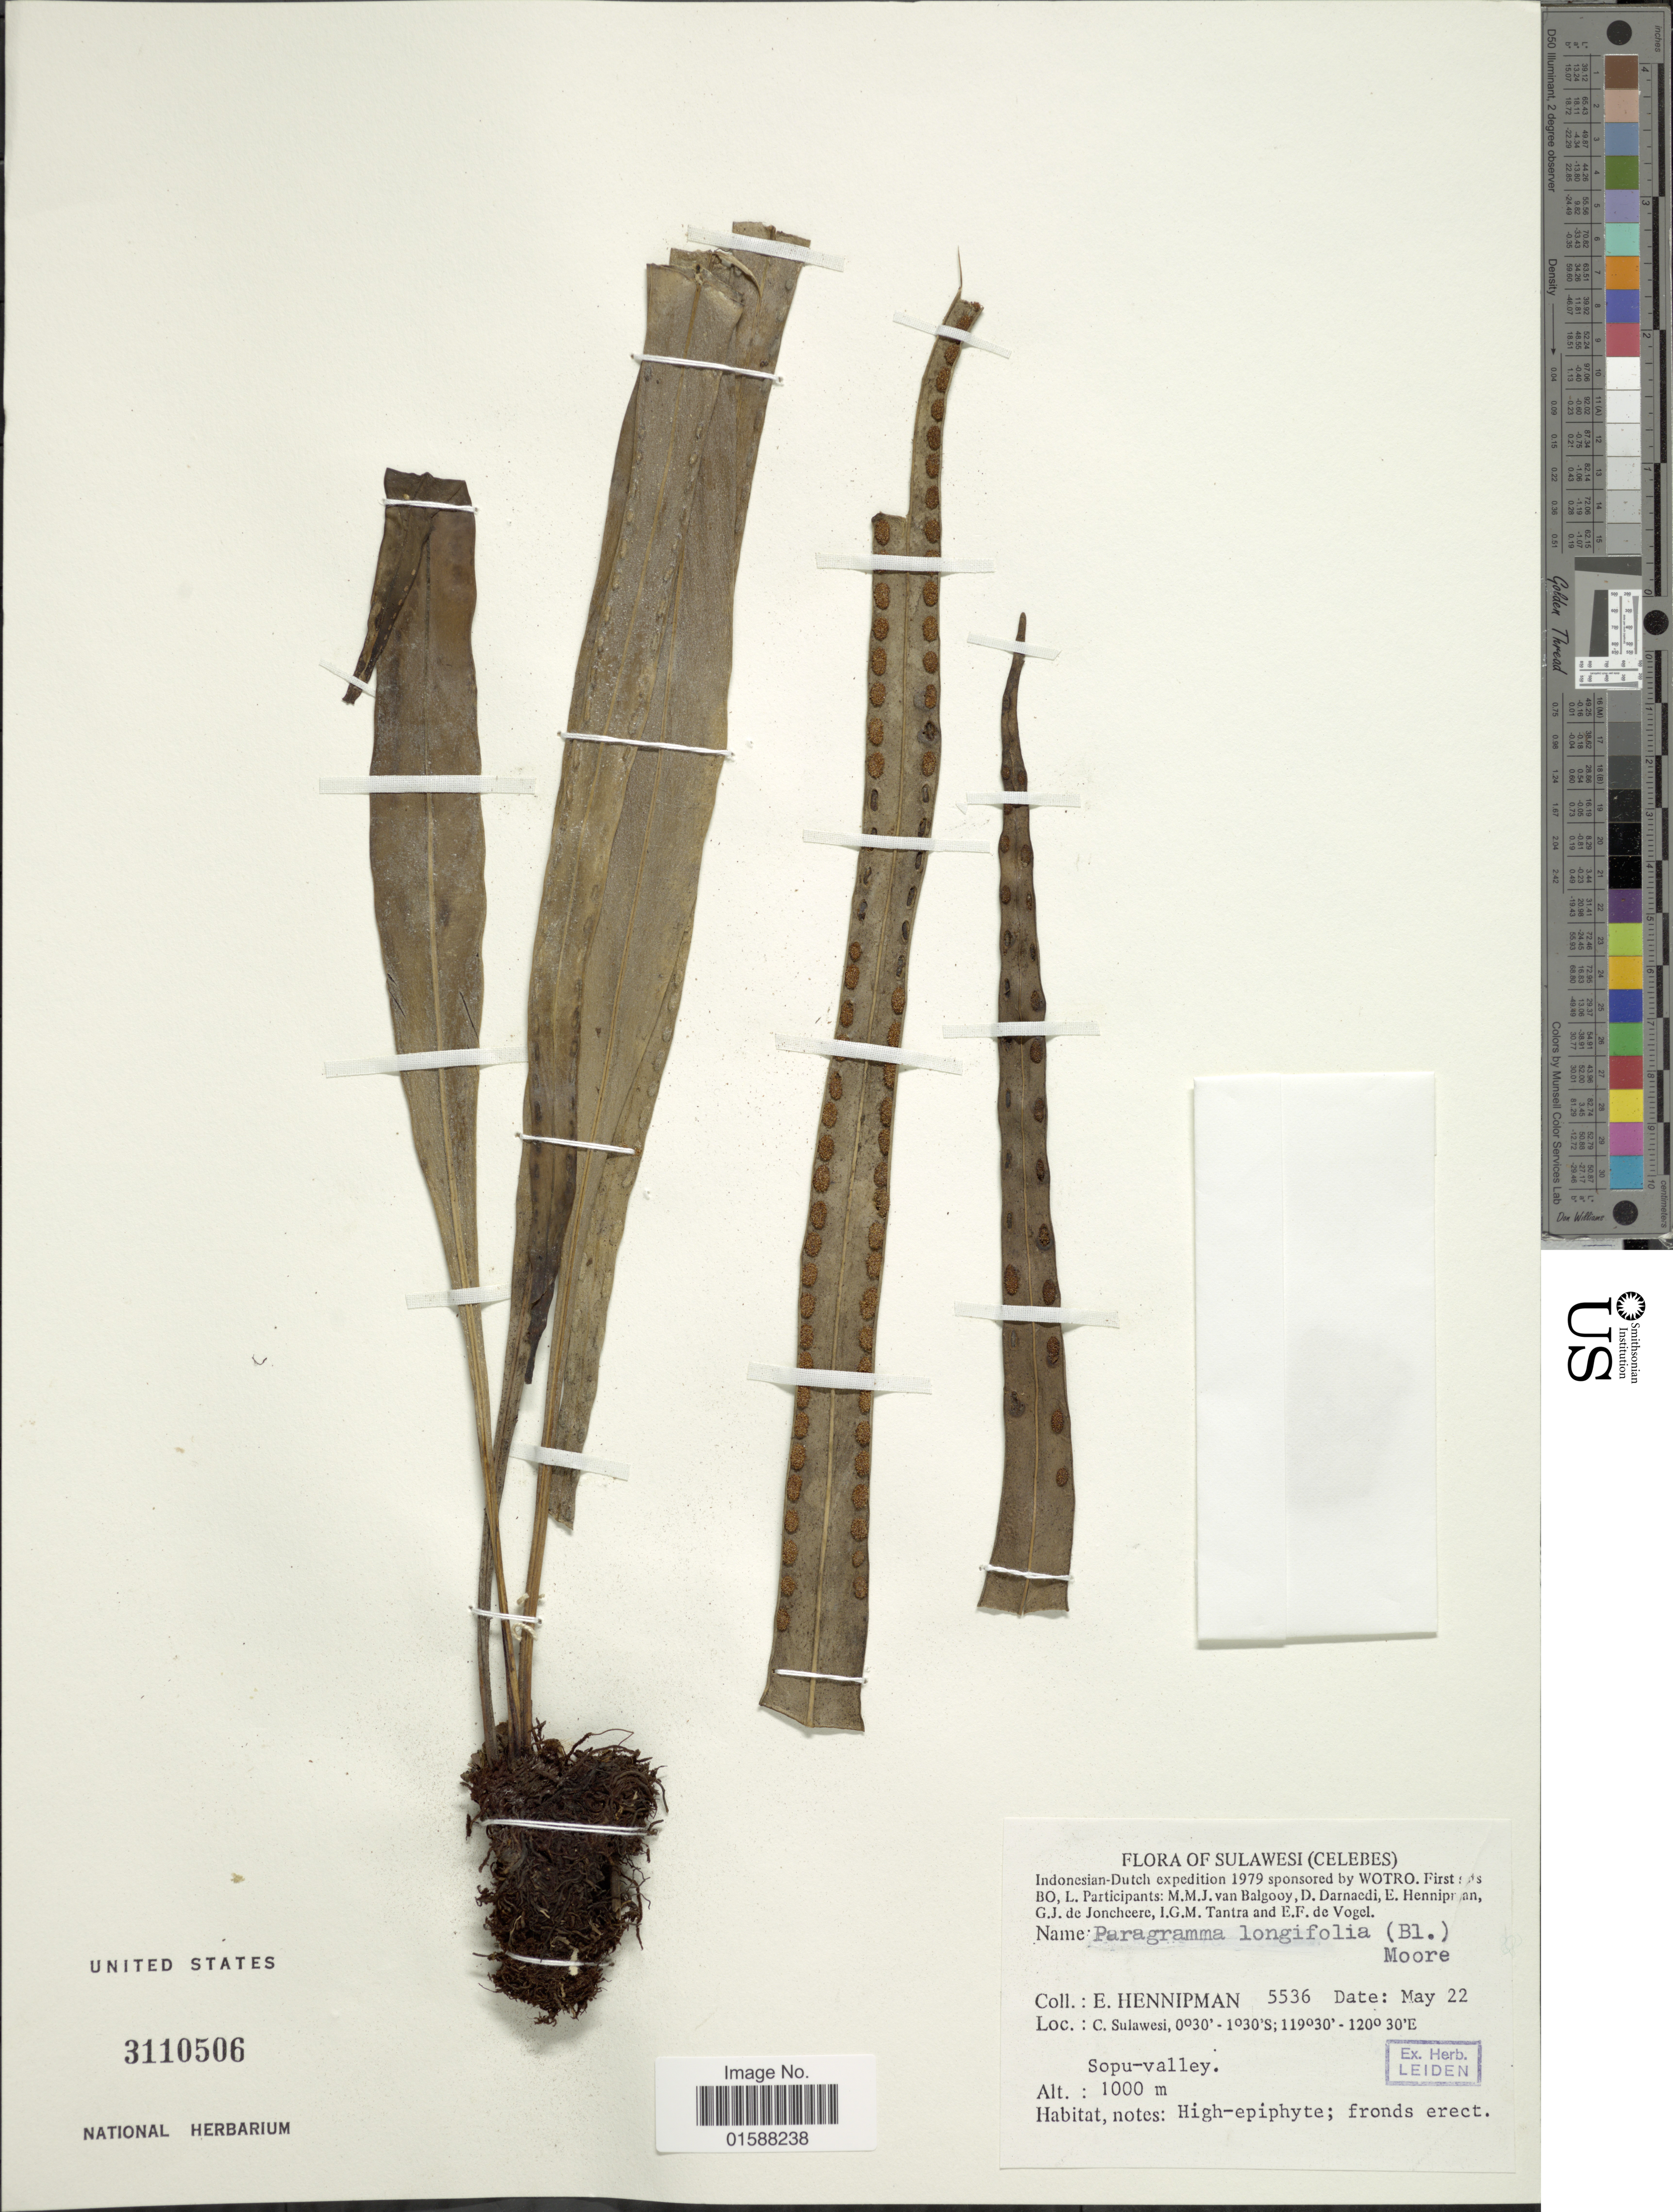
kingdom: Plantae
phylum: Tracheophyta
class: Polypodiopsida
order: Polypodiales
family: Polypodiaceae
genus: Lepisorus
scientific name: Lepisorus longifolius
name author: (Blume) Holttum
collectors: E. Hennipman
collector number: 5536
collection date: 1979-05-22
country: Indonesia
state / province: Sulawesi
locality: Sulawesi (Celebes). C. Sulawesi. Sopu-valley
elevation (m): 1000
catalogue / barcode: US 3110506